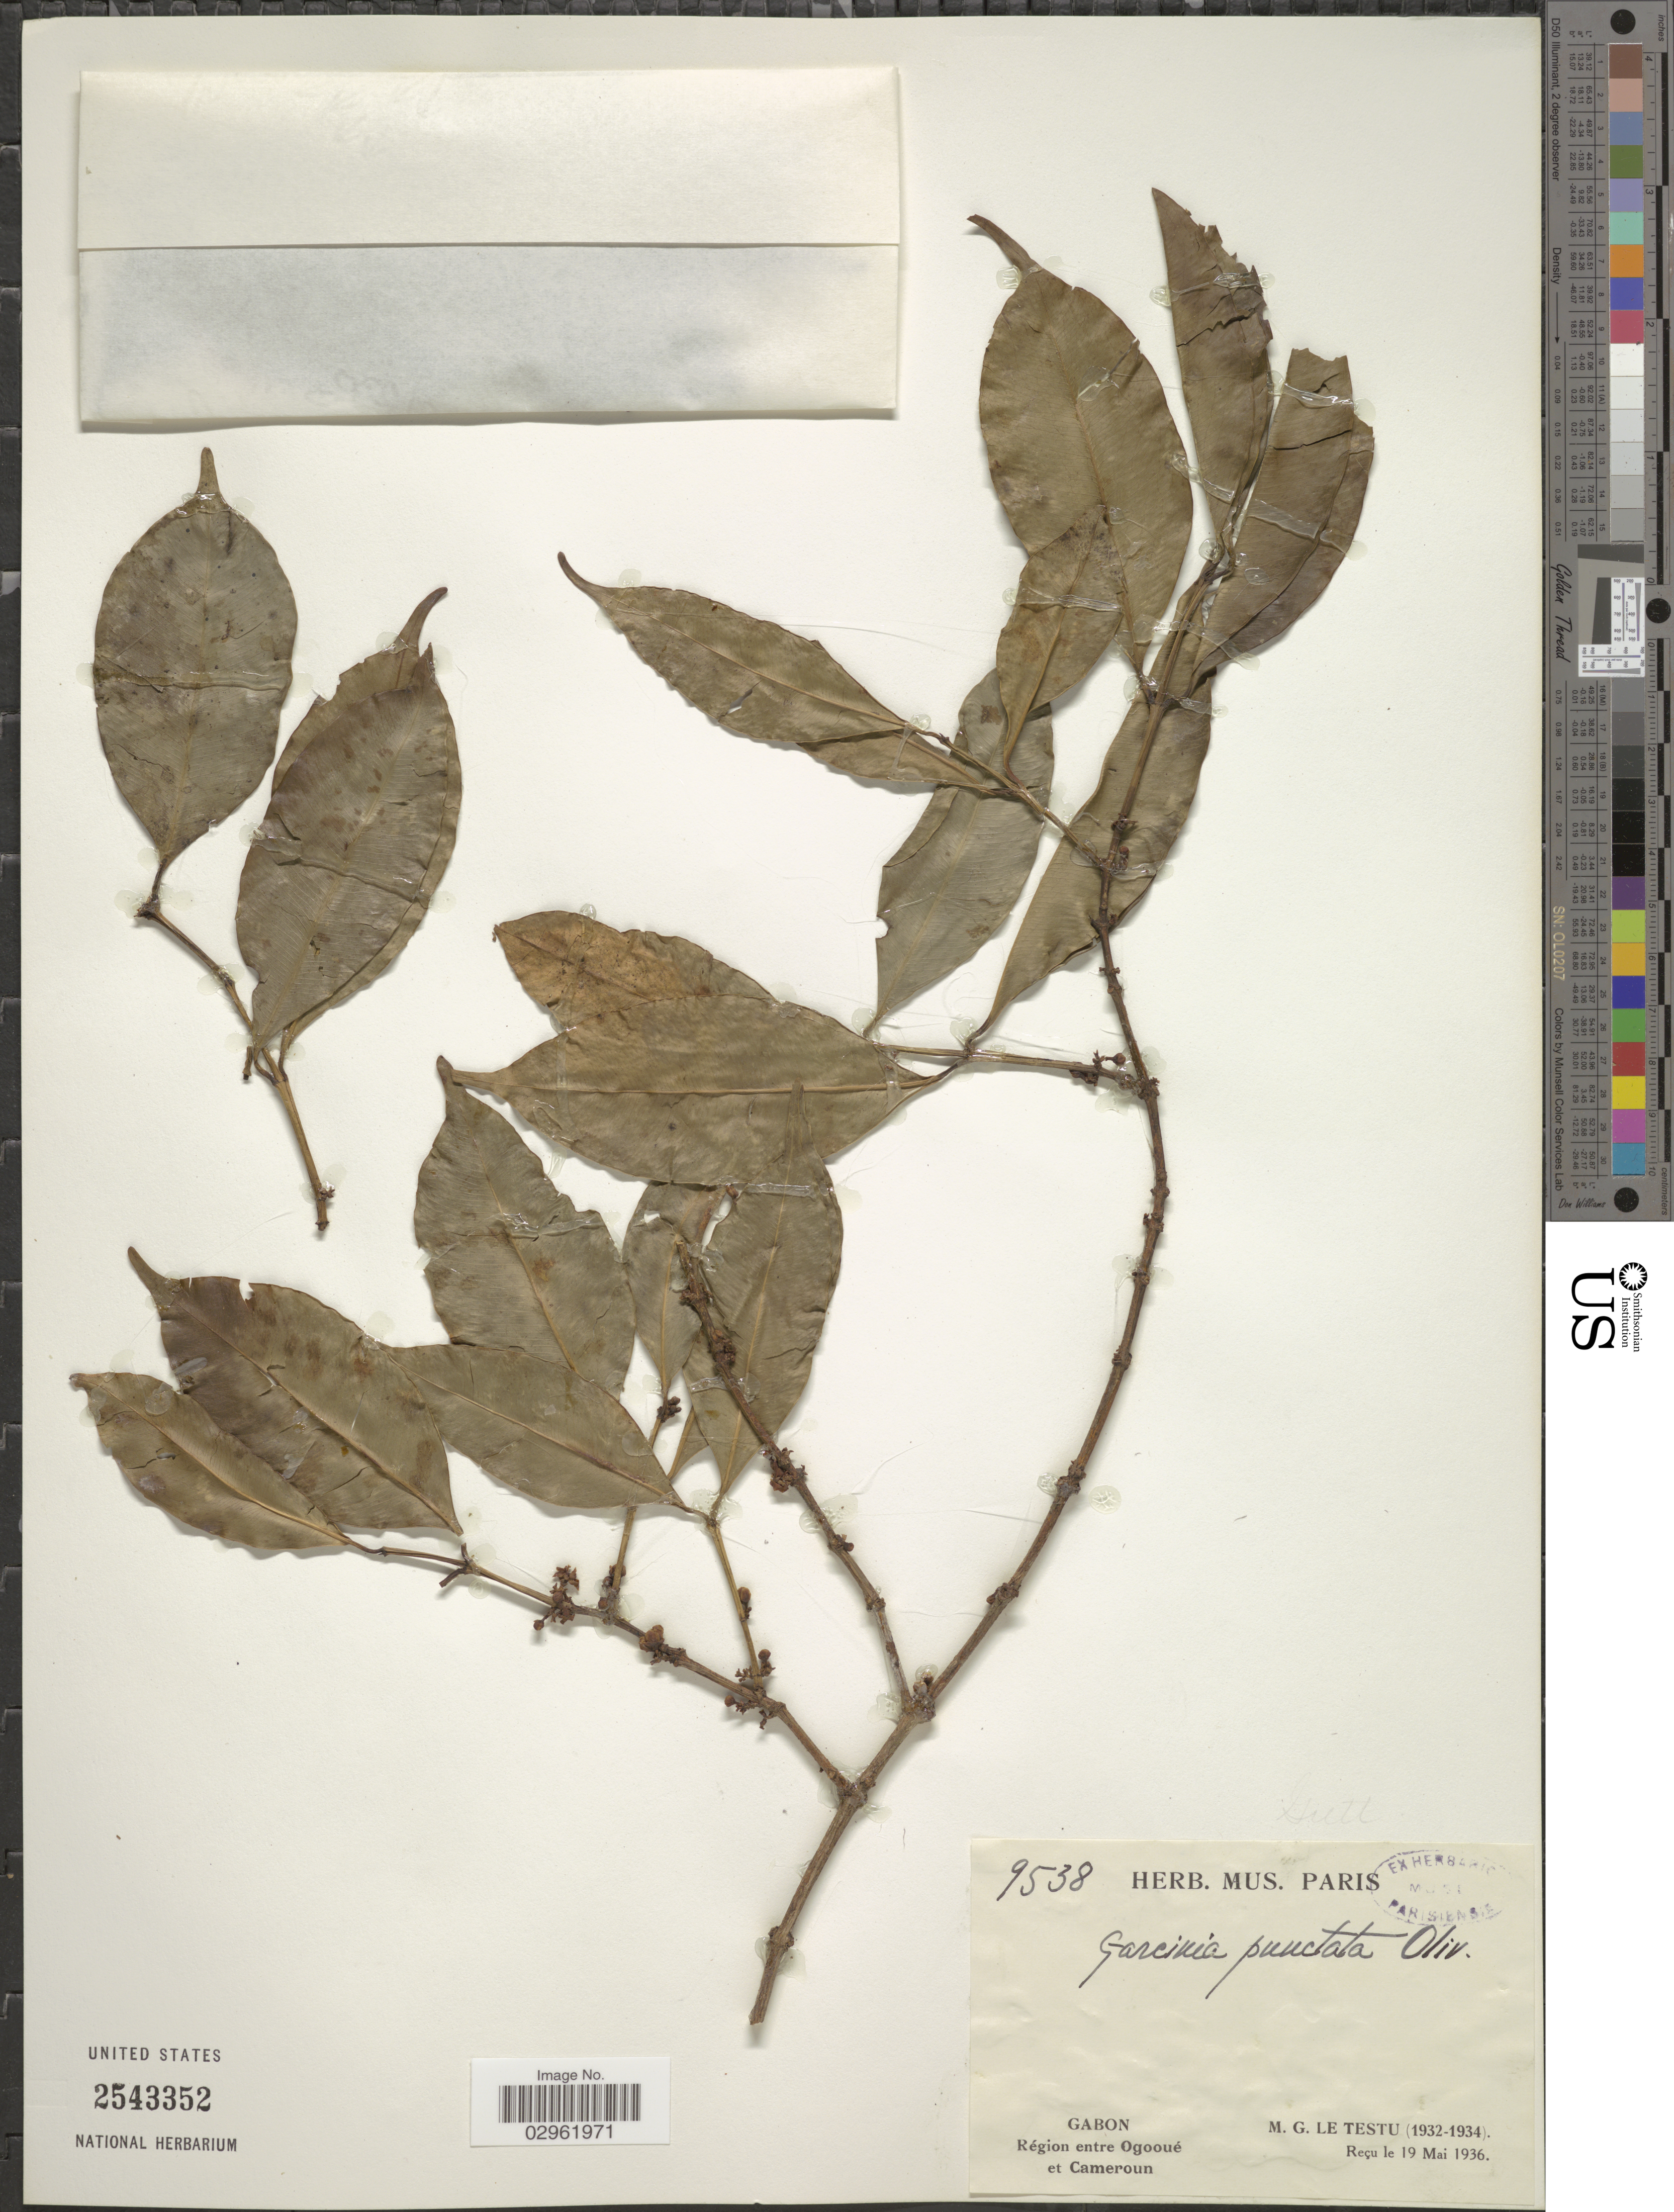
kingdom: Plantae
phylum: Tracheophyta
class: Magnoliopsida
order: Malpighiales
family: Clusiaceae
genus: Garcinia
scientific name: Garcinia punctata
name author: Oliv.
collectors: G. Le Testu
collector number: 9538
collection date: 1932/1934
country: Gabon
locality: Région entre Ogooué et Cameroun.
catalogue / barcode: US 2543352